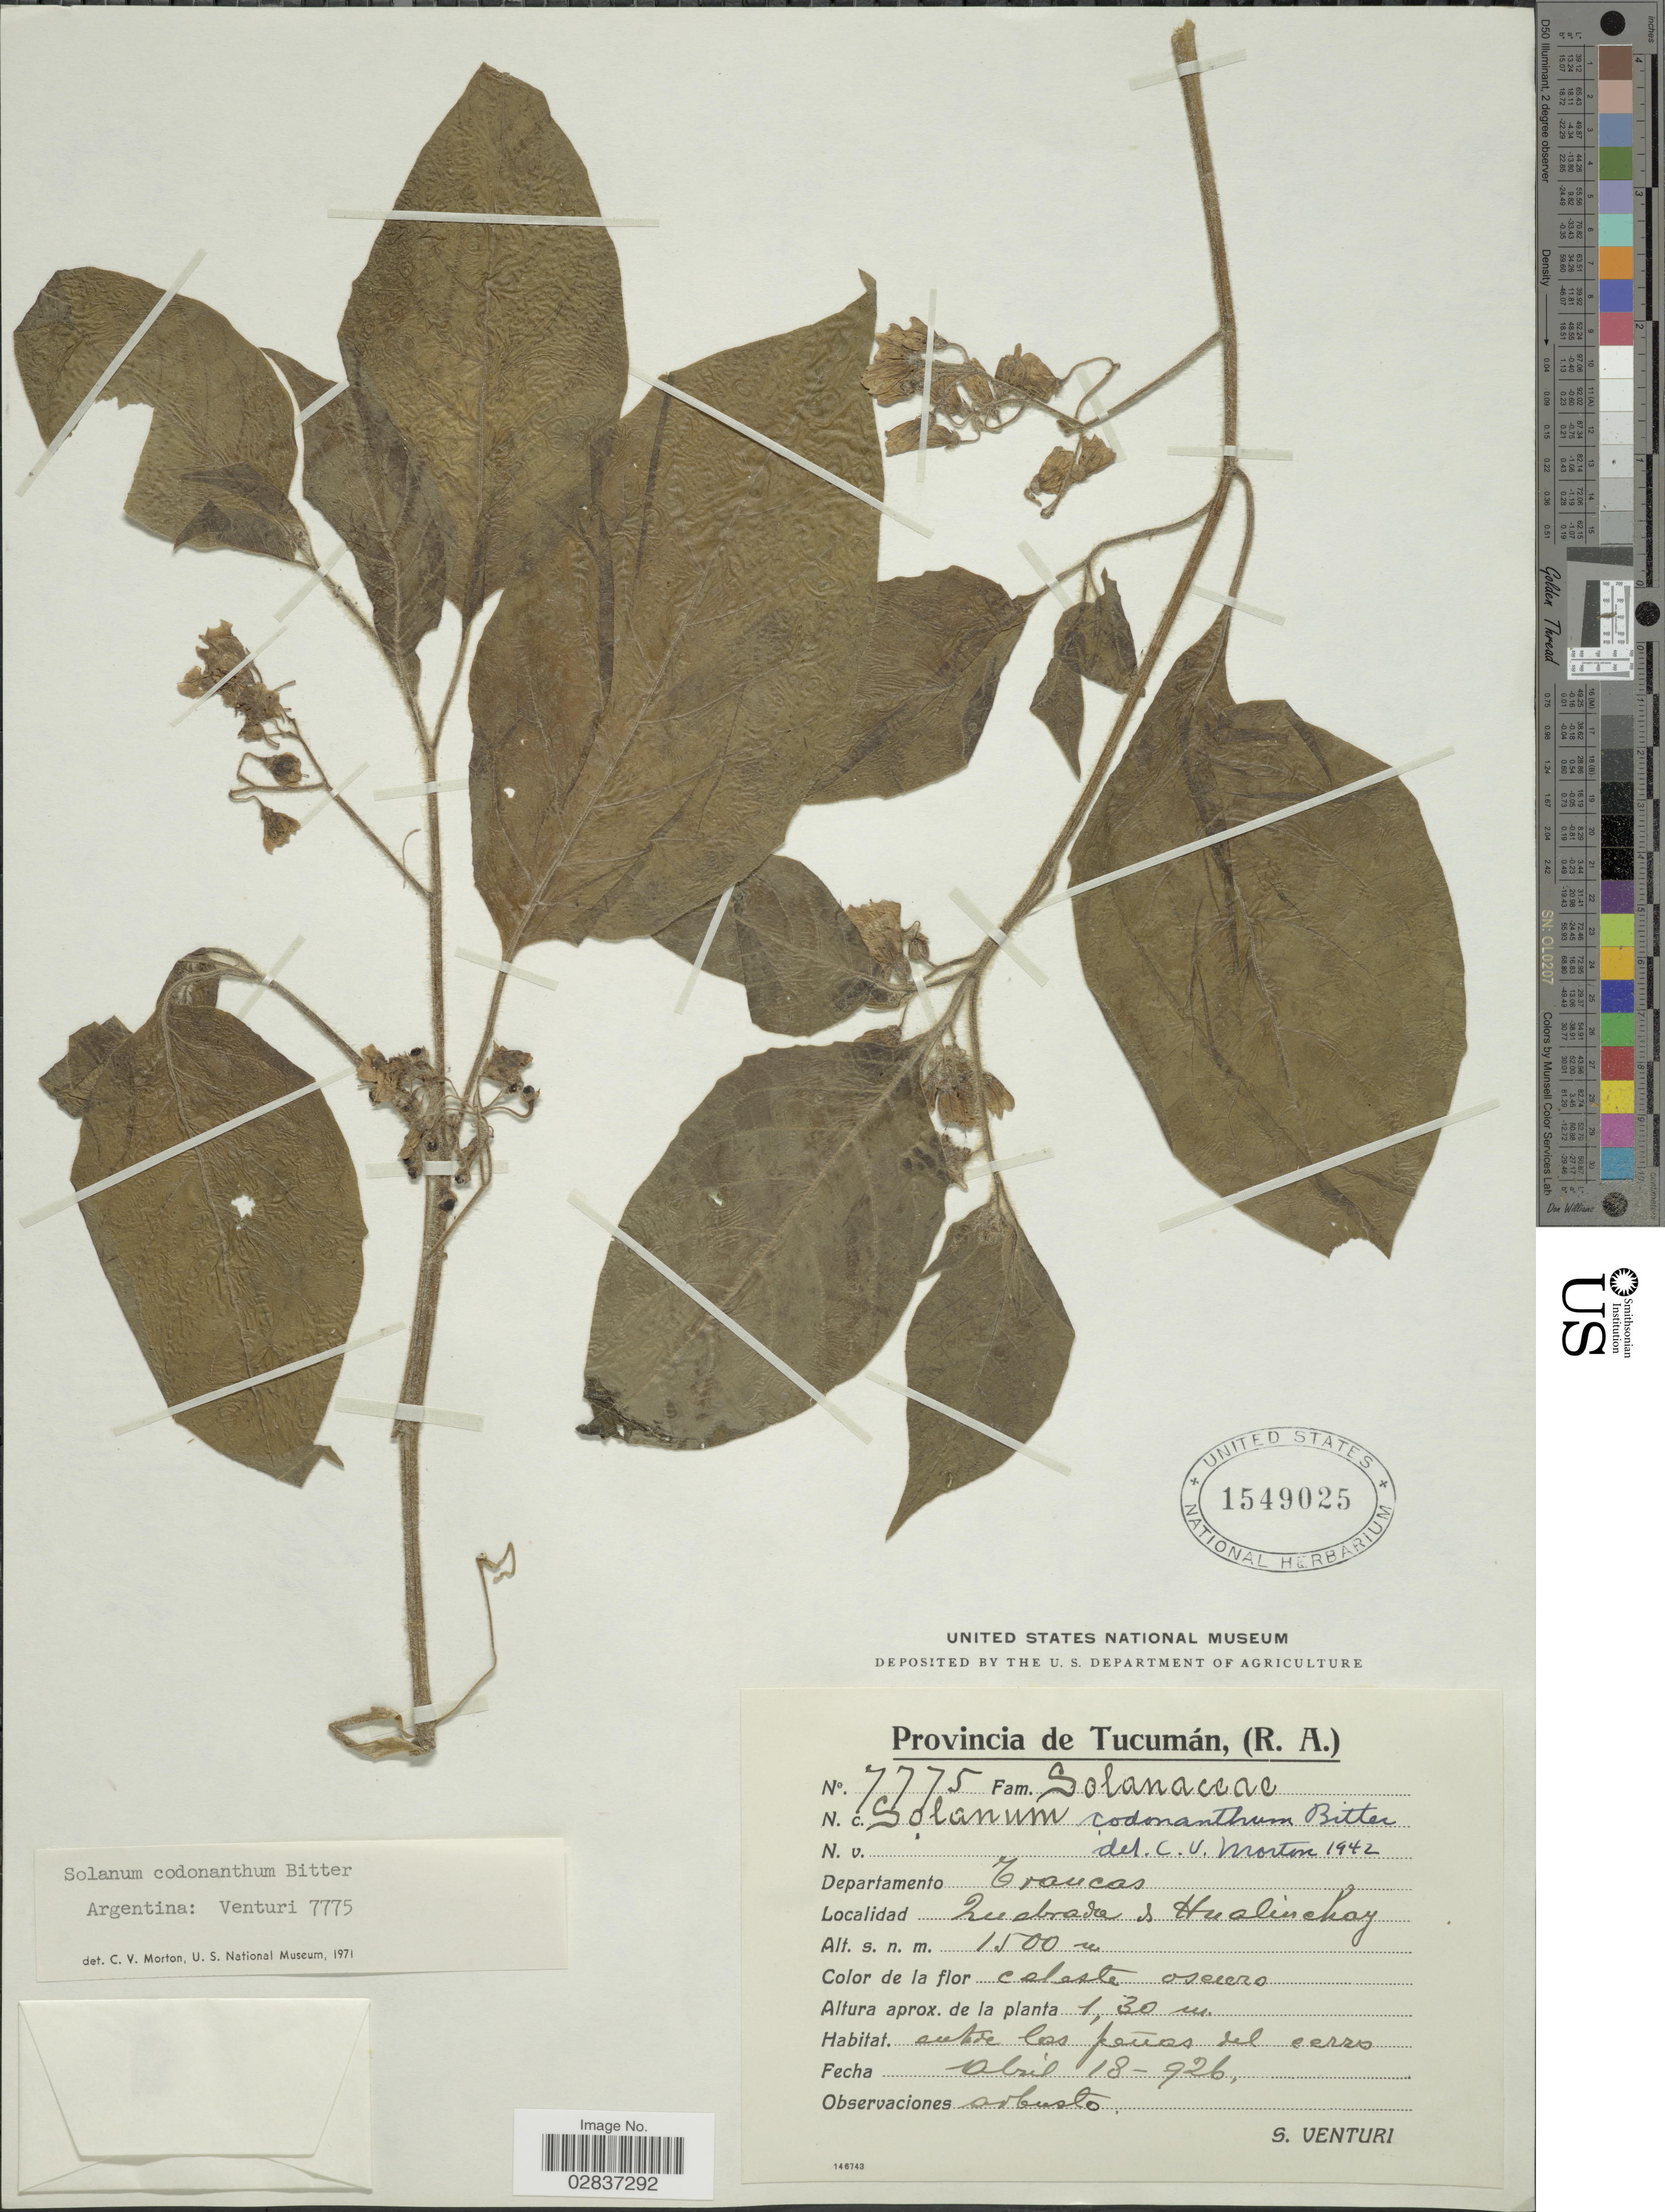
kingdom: Plantae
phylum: Tracheophyta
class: Magnoliopsida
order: Solanales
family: Solanaceae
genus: Solanum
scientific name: Solanum codonanthum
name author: Bitter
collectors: S. Venturi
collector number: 7775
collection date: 1926-04-18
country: Argentina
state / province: Tucuman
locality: Departamento Trancas, Quebrada de Hualinchay.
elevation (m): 1500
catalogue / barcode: US 1549025